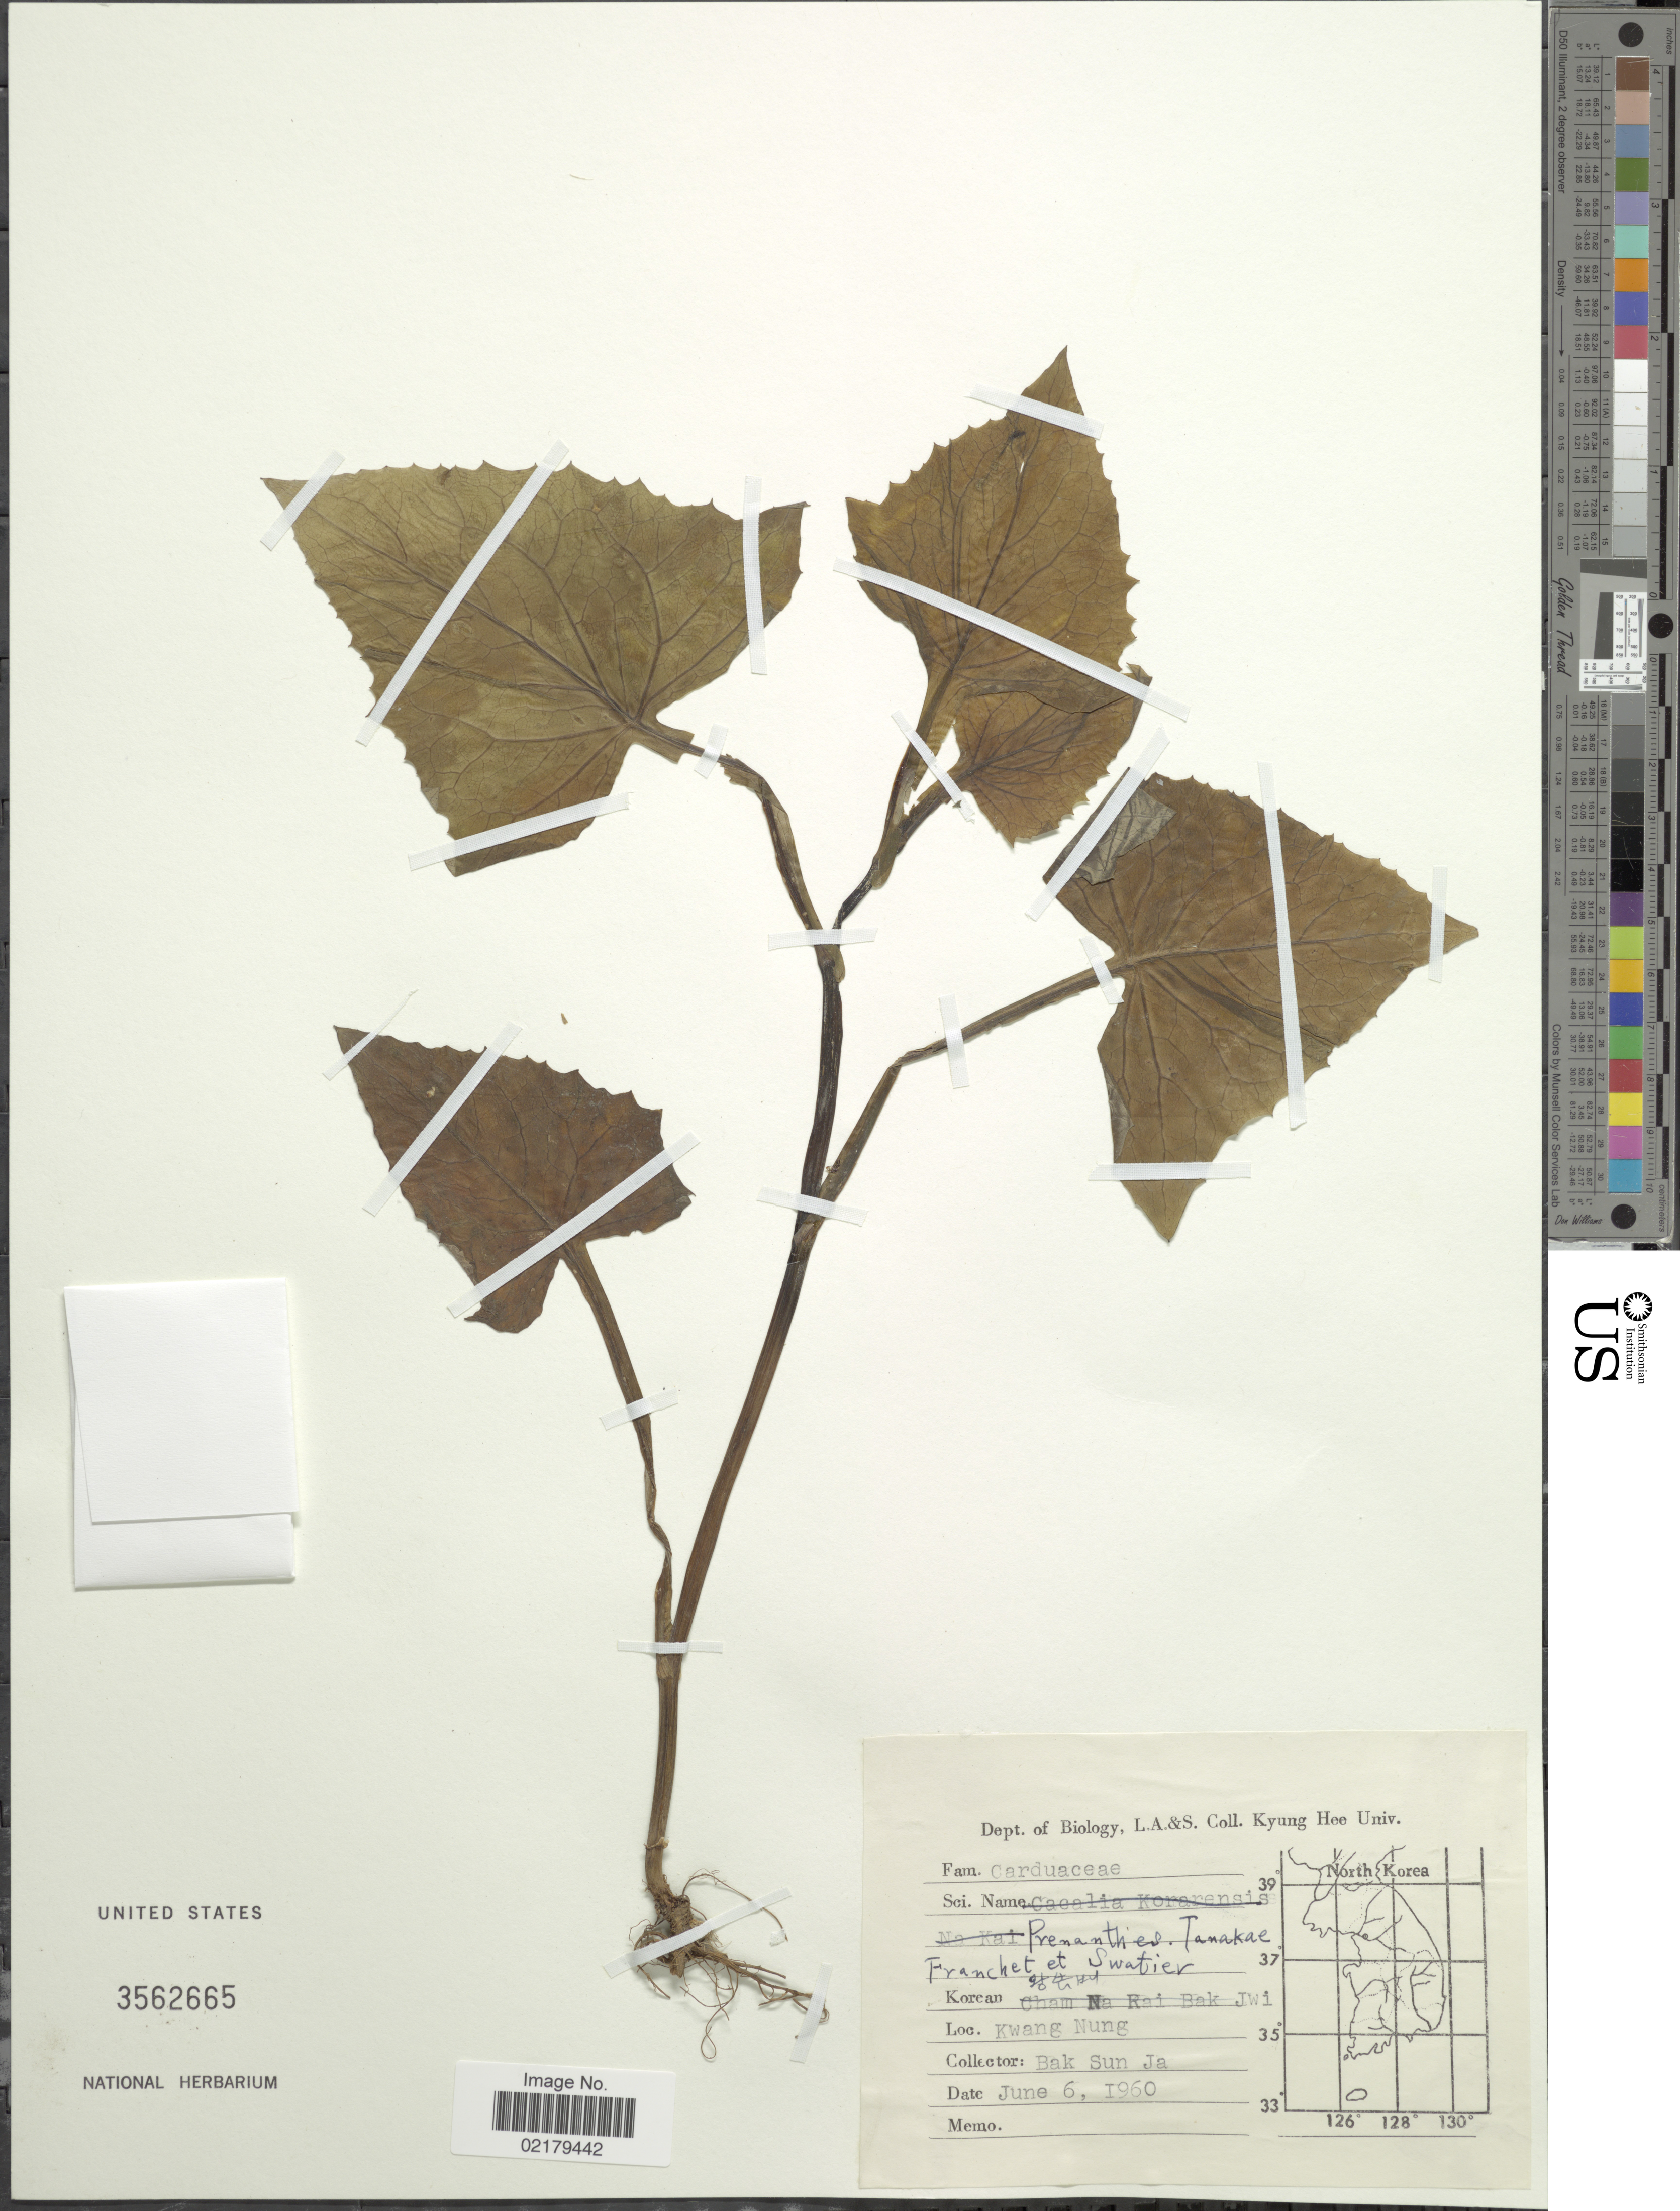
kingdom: Plantae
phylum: Tracheophyta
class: Magnoliopsida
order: Asterales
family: Asteraceae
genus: Prenanthes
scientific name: Prenanthes tanakae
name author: (Koidz.) Koidz.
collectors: B. Ja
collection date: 1960-06-06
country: South Korea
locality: Kwang Nung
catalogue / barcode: US 3562665